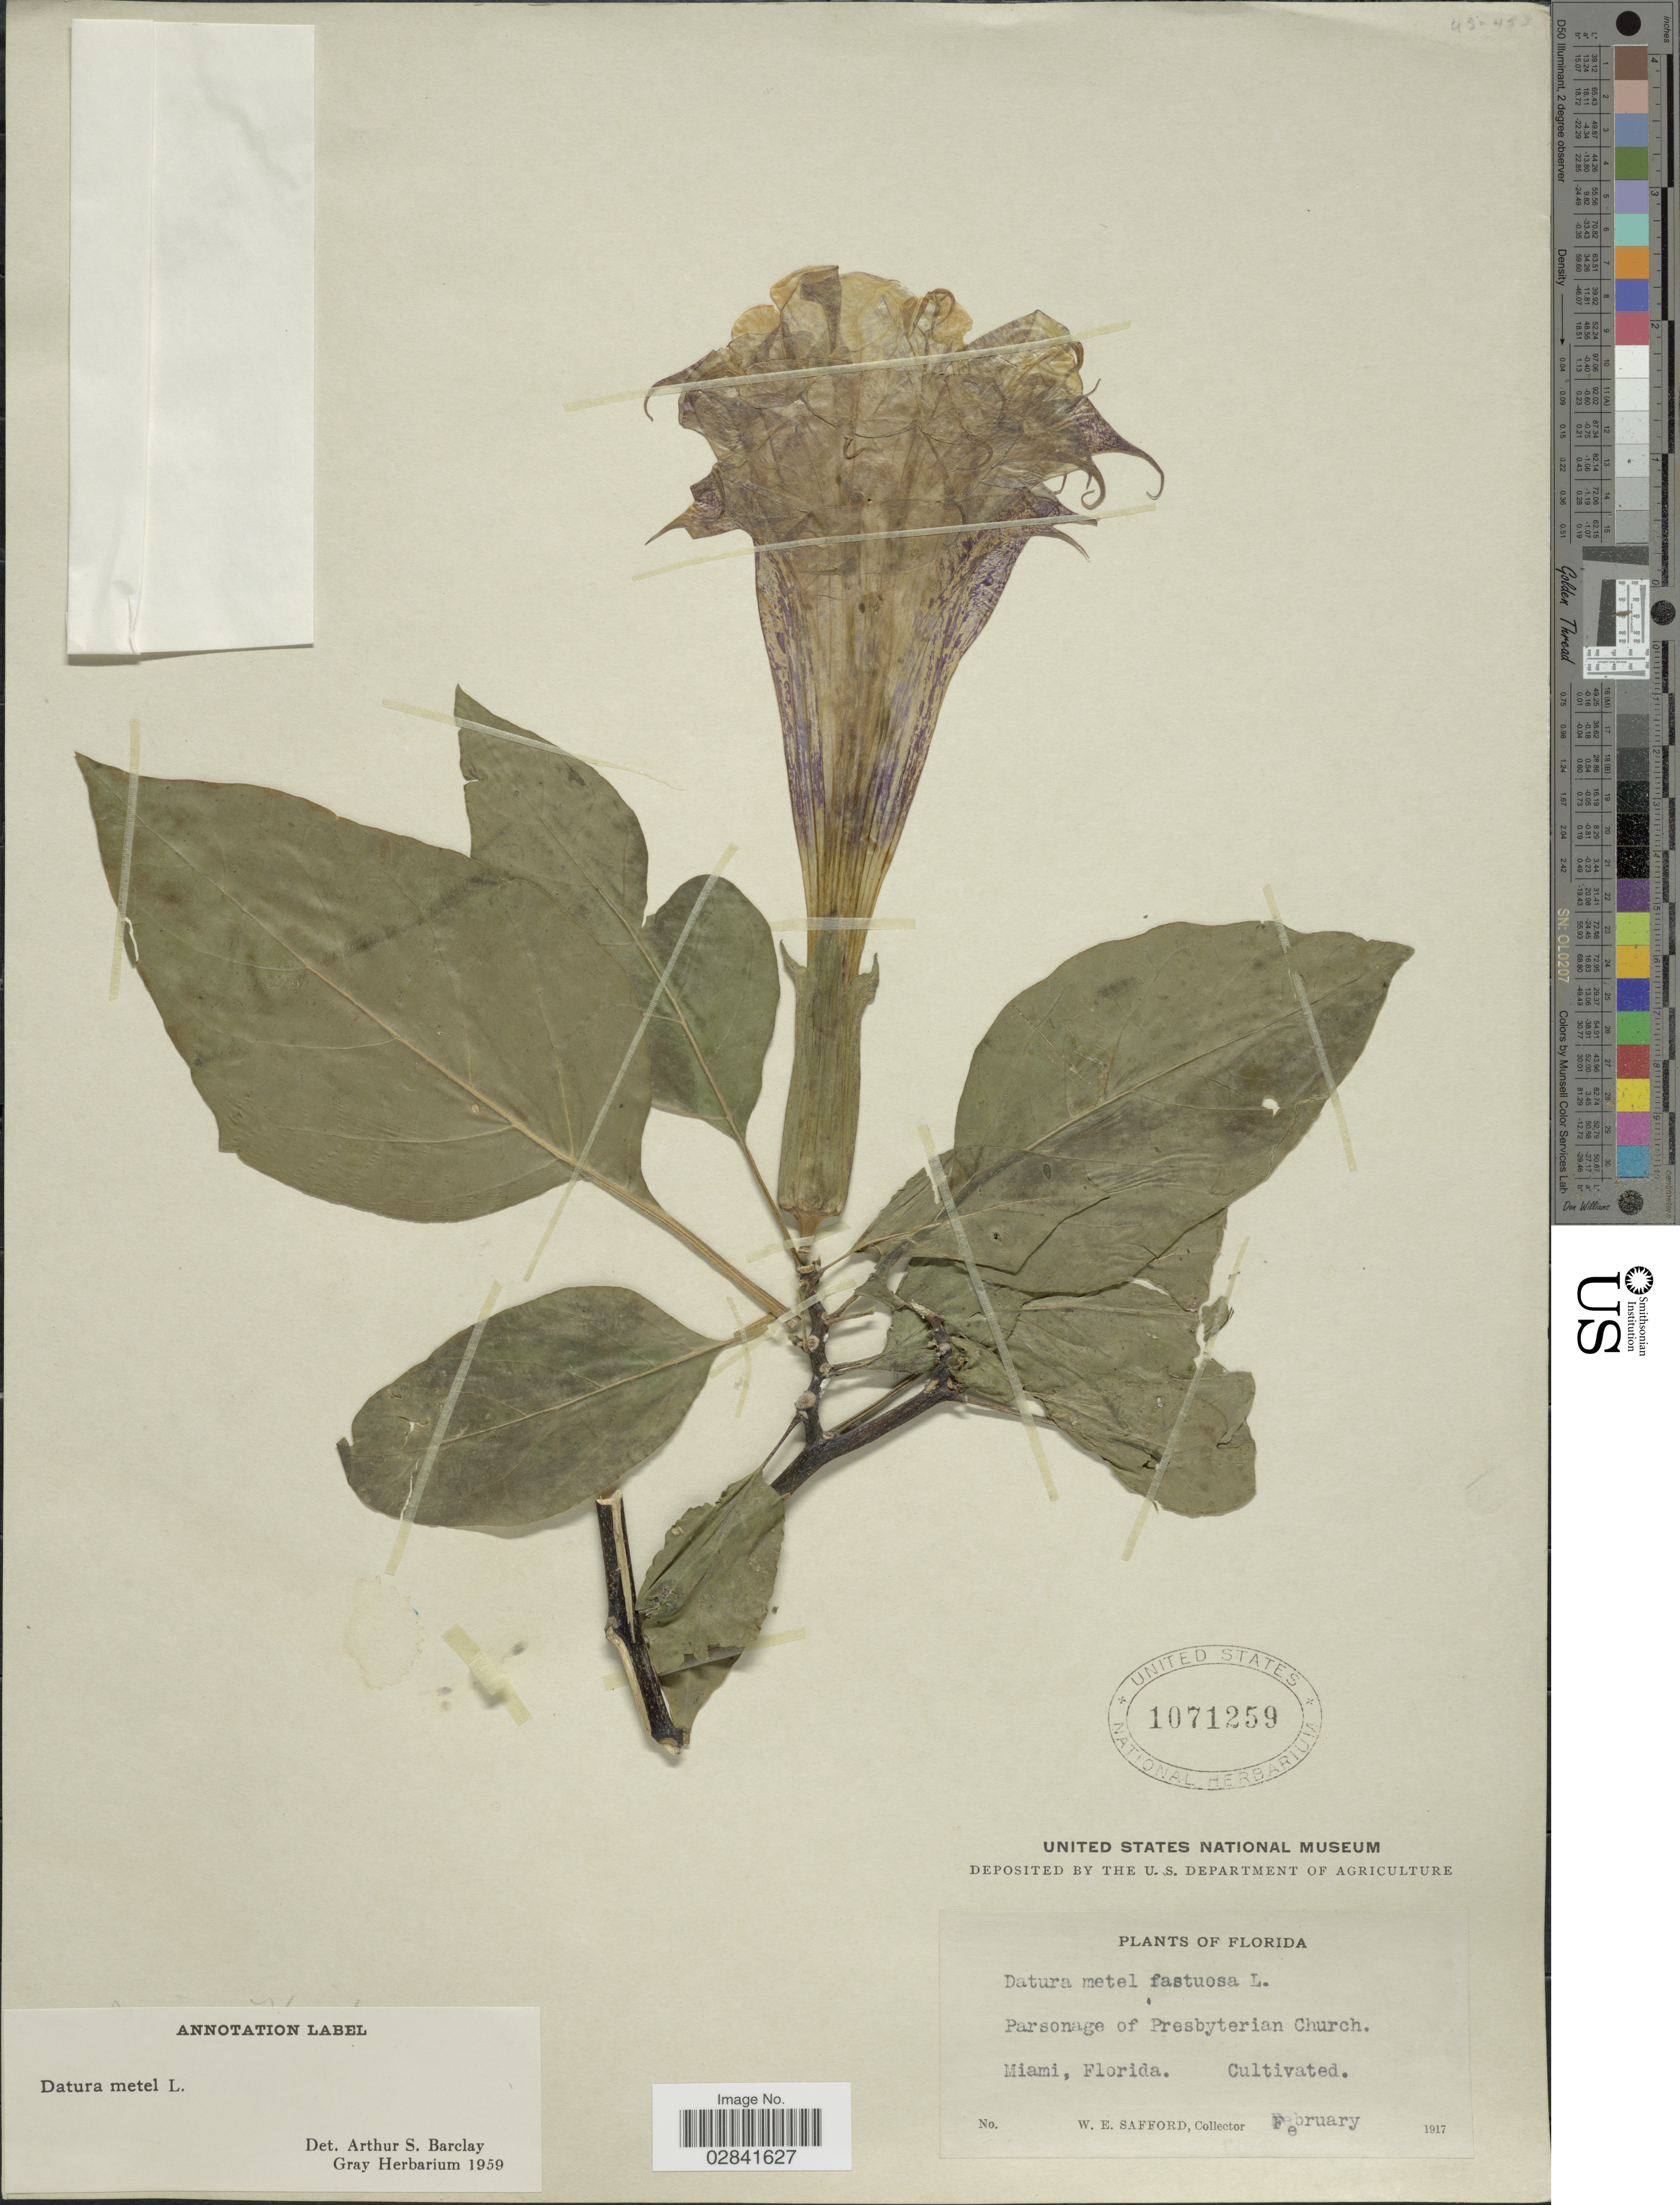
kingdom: Plantae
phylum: Tracheophyta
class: Magnoliopsida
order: Solanales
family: Solanaceae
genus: Datura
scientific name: Datura metel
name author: L.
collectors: W. E. Safford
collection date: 1917-02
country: United States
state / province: Florida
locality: Parsonage of Presbyterian Church. Miami.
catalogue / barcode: US 1071259